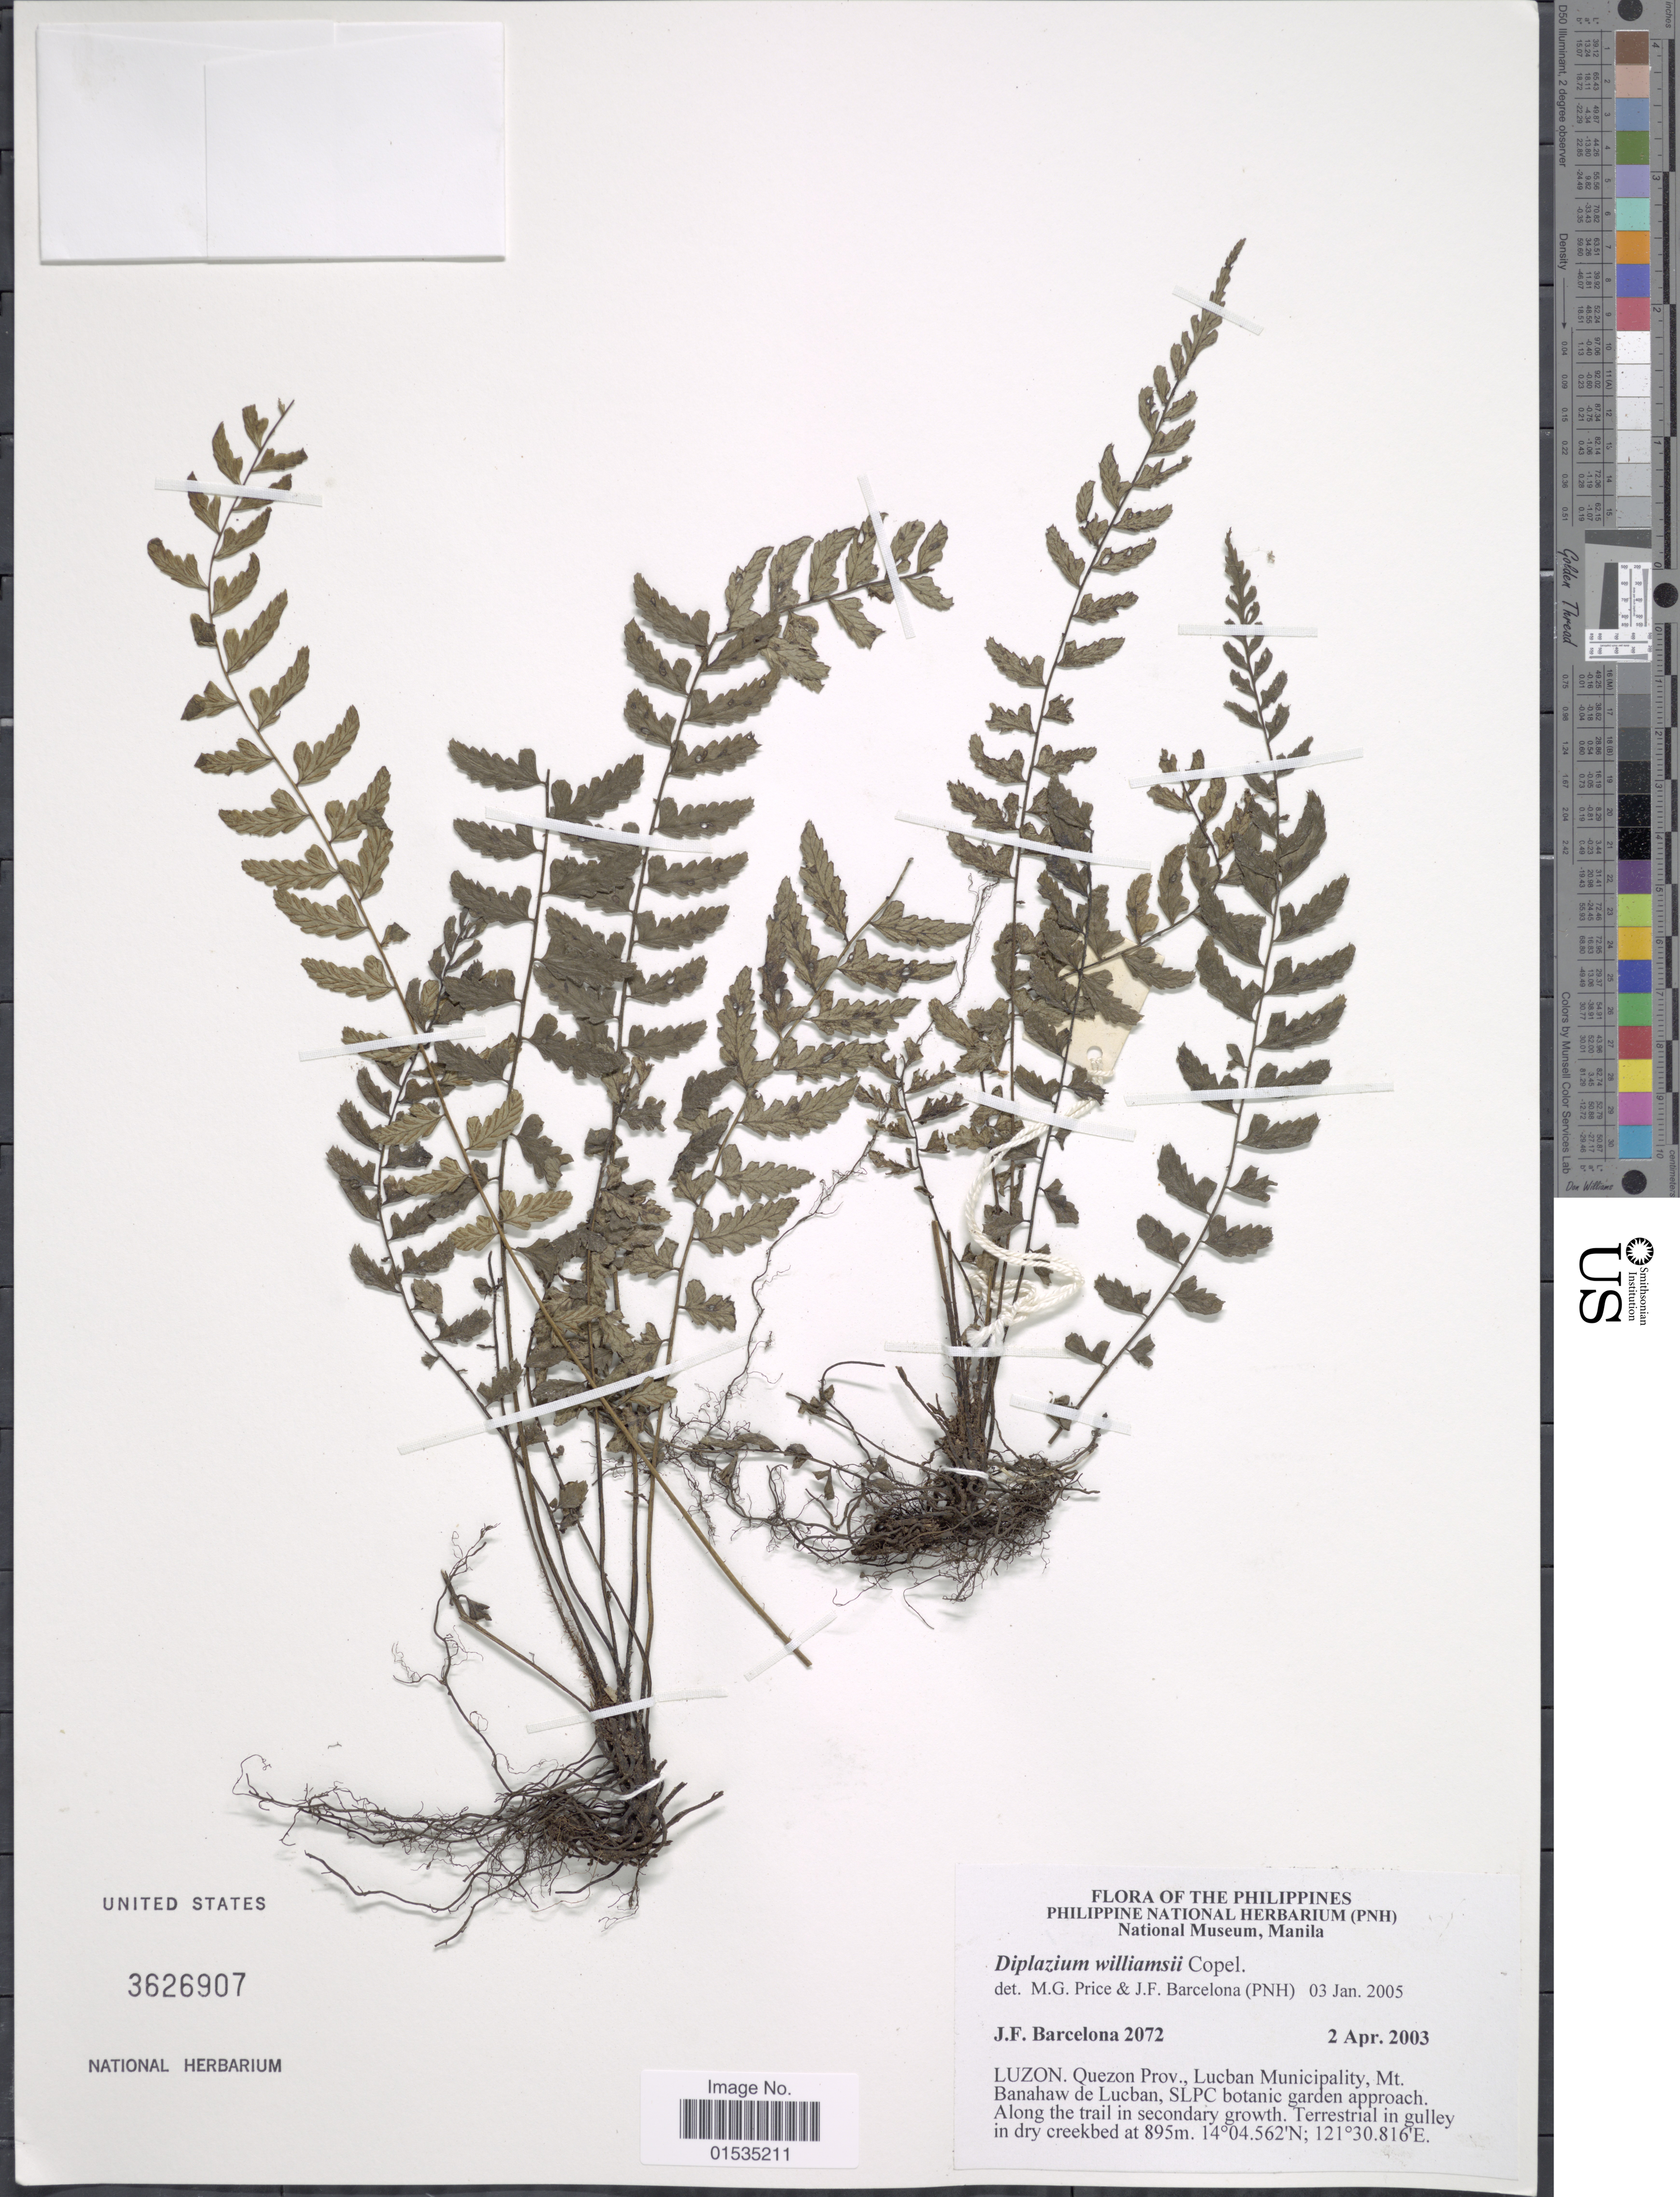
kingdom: Plantae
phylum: Tracheophyta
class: Polypodiopsida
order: Polypodiales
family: Athyriaceae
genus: Diplazium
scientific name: Diplazium williamsii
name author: Copel.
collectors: J. F. Barcelona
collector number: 2072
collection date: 2003-04-02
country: Philippines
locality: Luzon, Quezon Prov., Lucban Municipality, Mt. Banahaw de Lucban, SLPC botanic garden approach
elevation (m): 895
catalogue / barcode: US 3626907